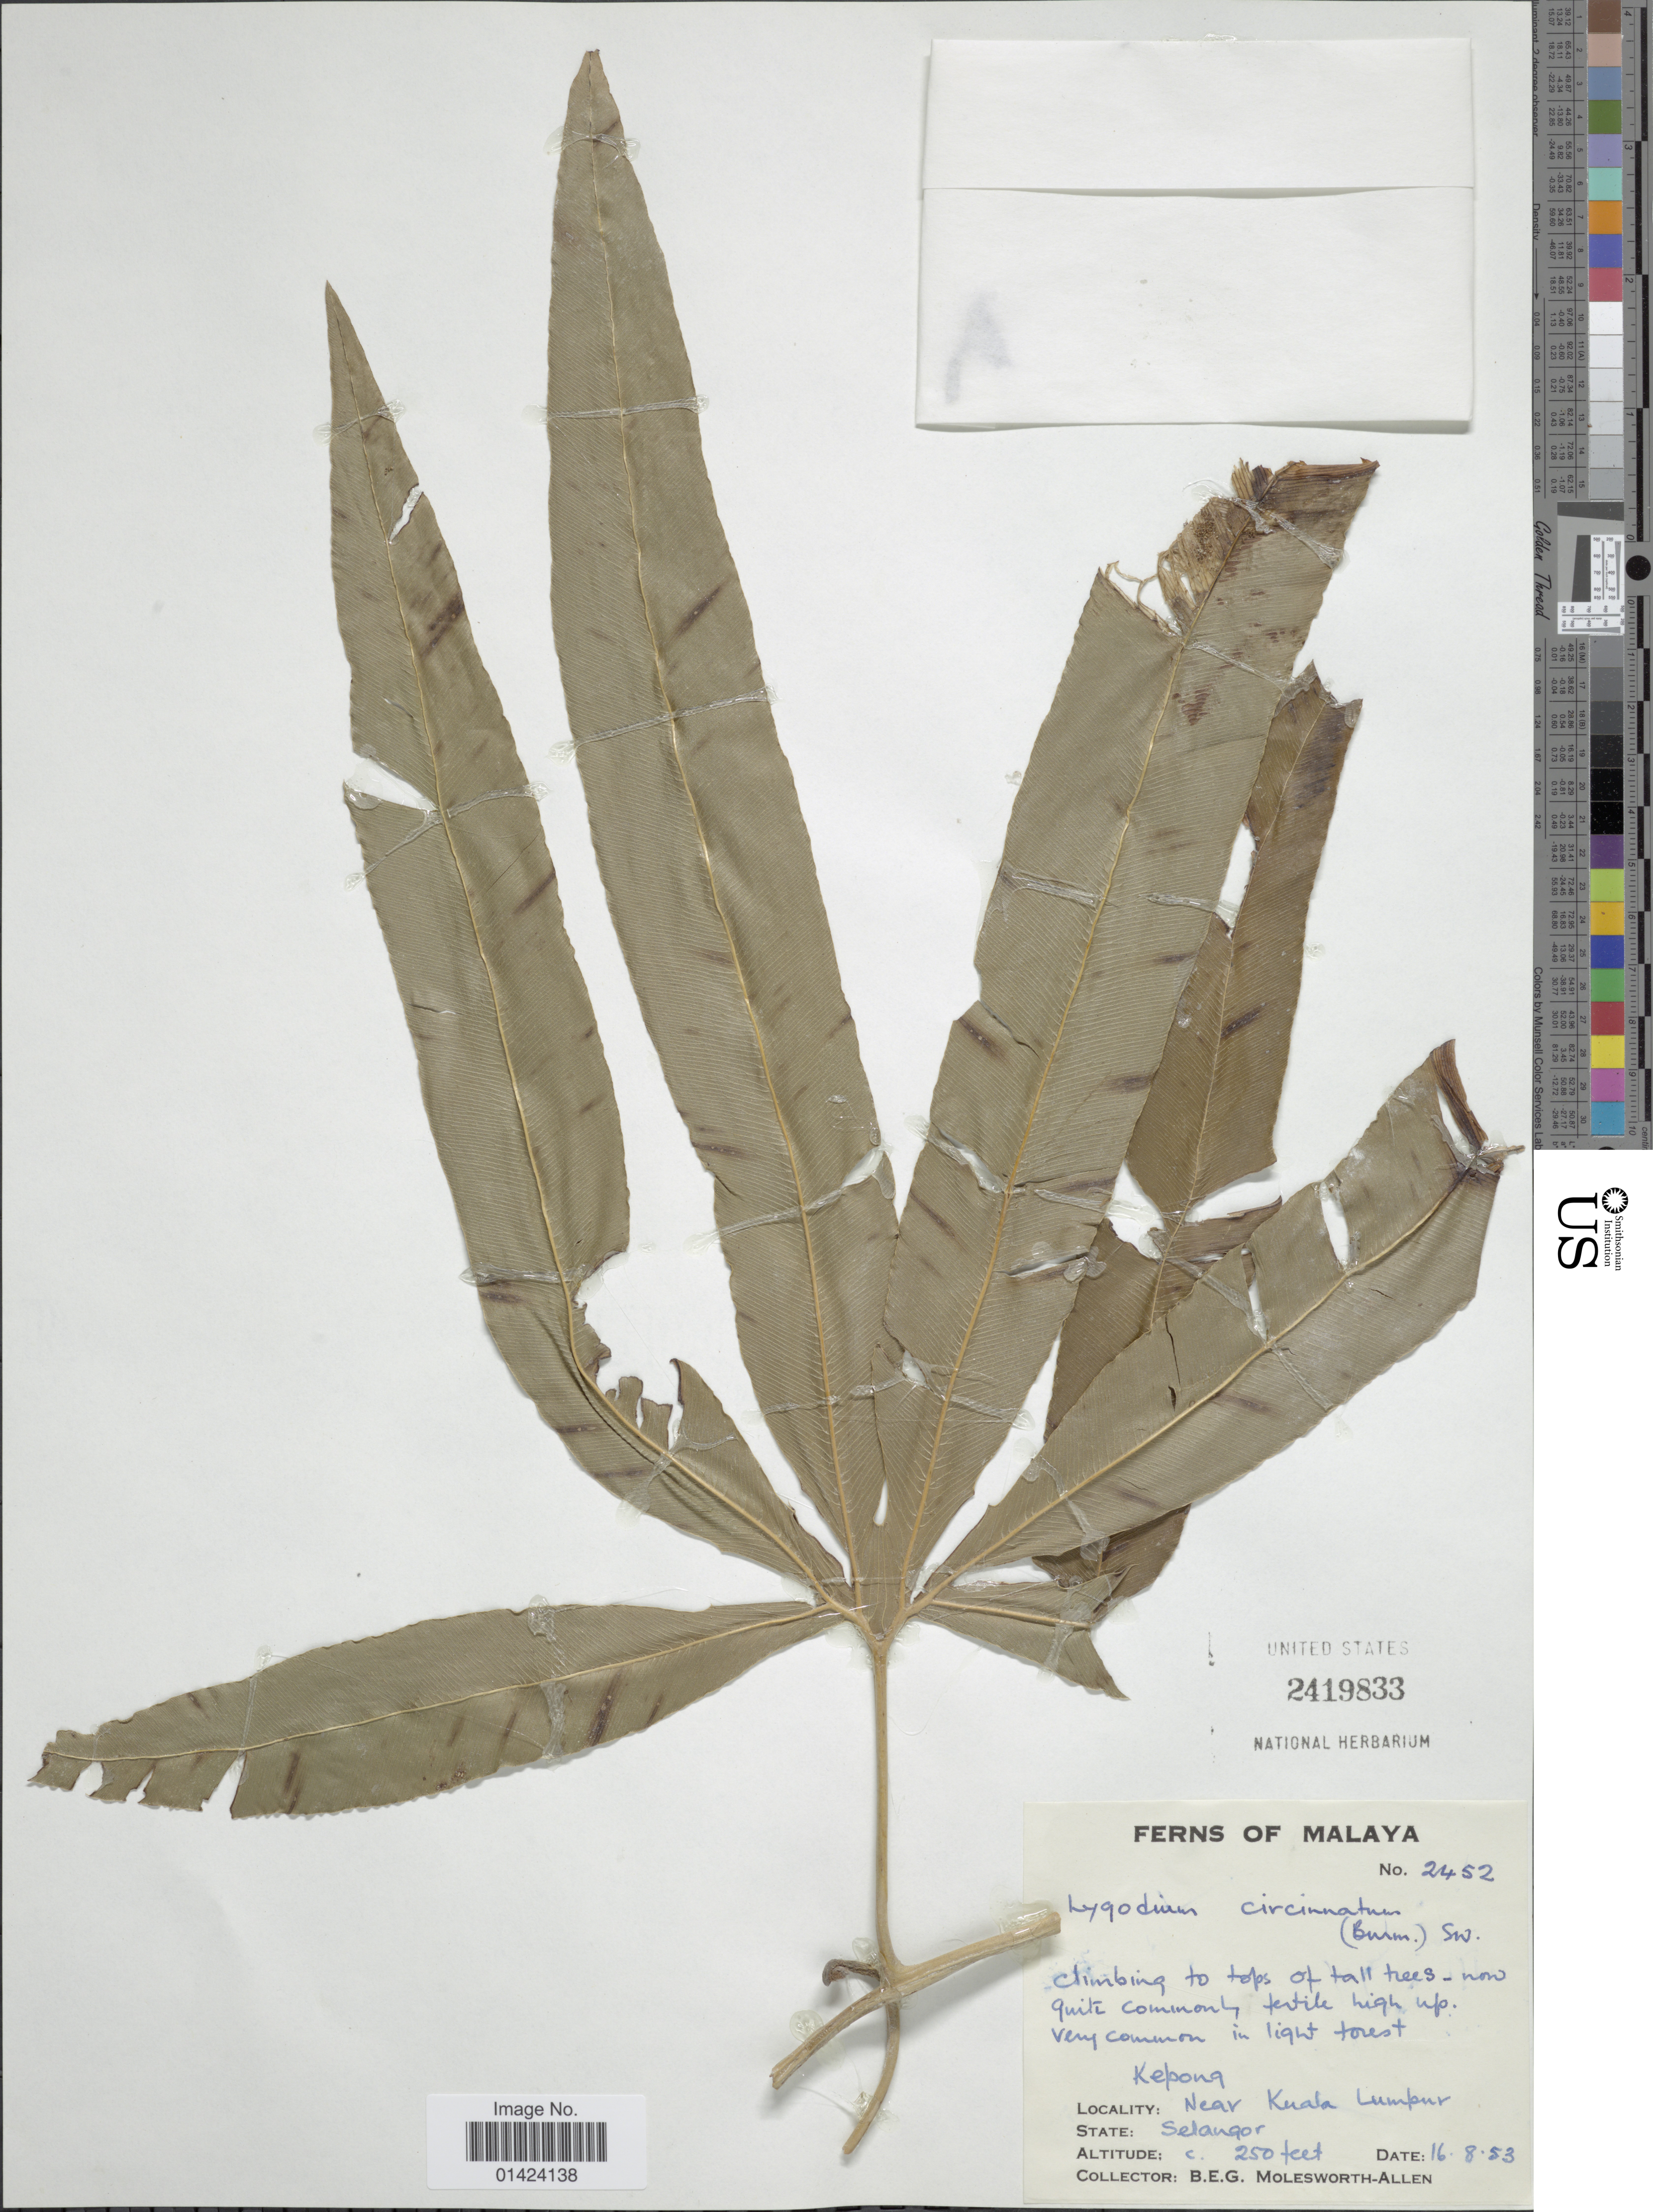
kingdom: Plantae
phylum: Tracheophyta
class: Polypodiopsida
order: Schizaeales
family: Lygodiaceae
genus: Lygodium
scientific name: Lygodium circinnatum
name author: (Burm. f.) Sw.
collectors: B. E. G. Molesworth-Allen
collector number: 2452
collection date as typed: Transcribed d/m/y: 16/8/53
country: Malaysia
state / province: Selangor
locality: Kepong, Near Kuala Lumpur, State: Selangor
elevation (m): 76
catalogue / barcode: US 2419833